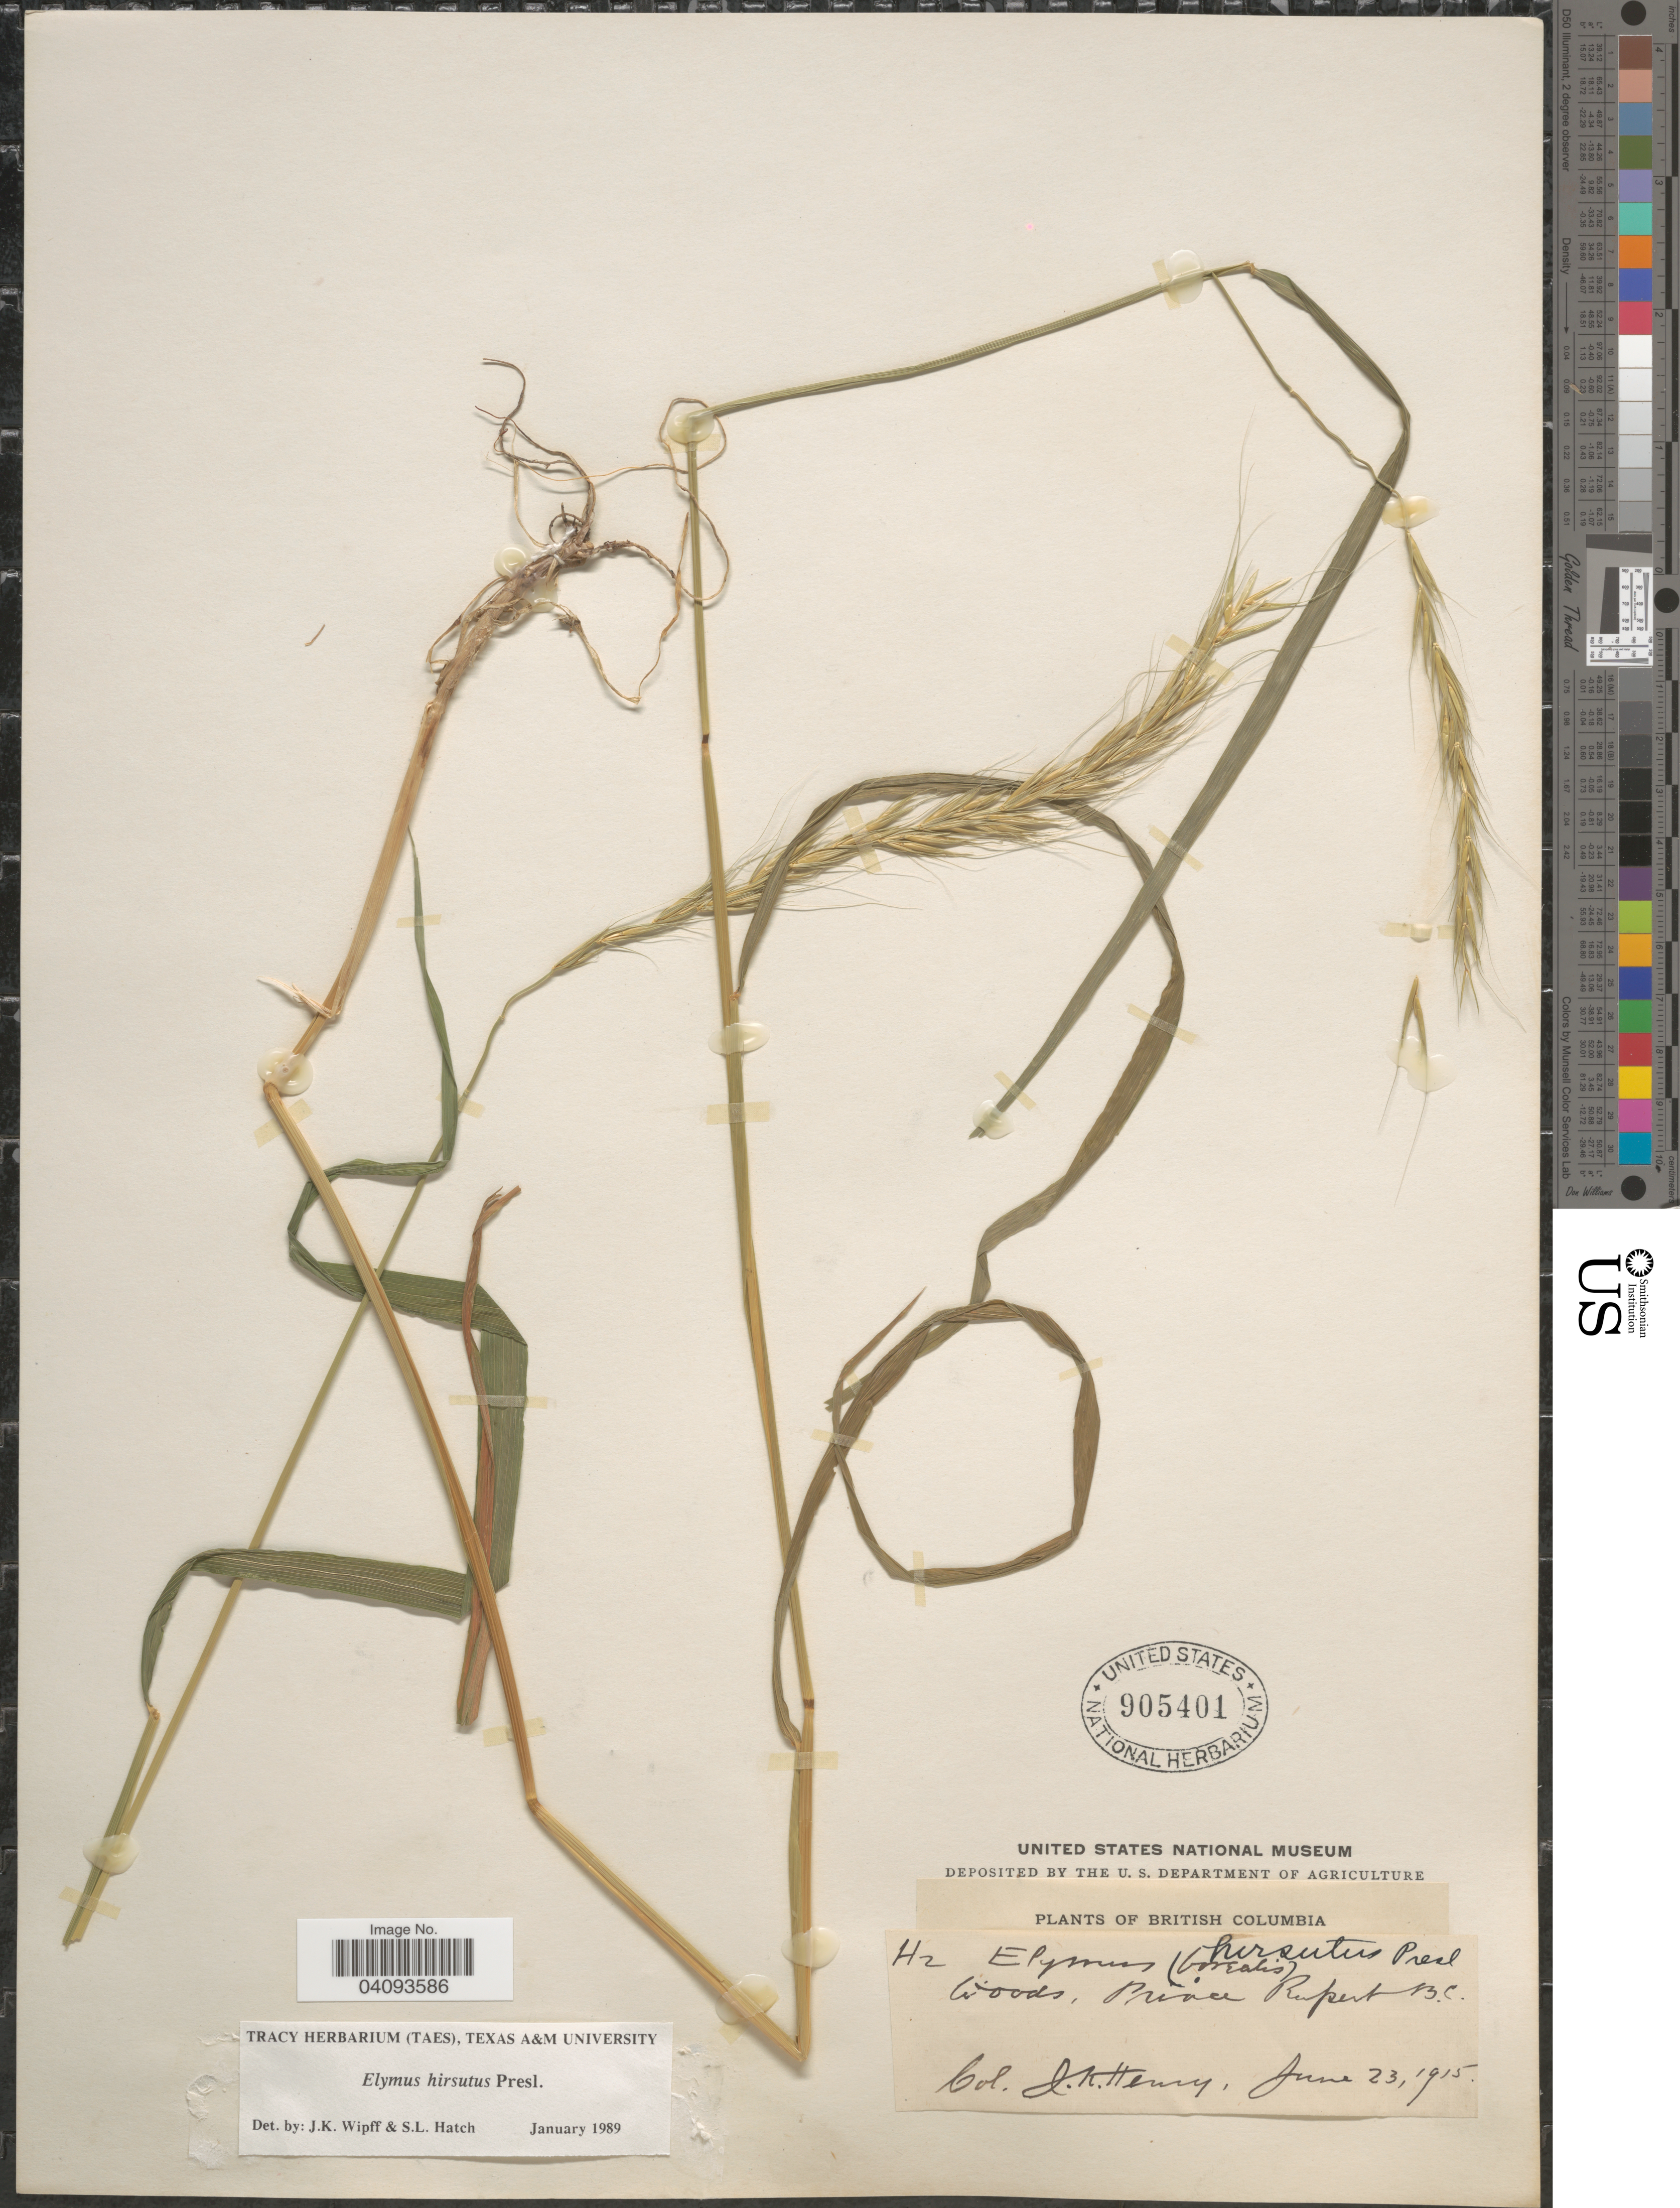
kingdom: Plantae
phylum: Tracheophyta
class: Liliopsida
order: Poales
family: Poaceae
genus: Elymus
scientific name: Elymus hirsutus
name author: J. Presl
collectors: J. K. Henry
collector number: H2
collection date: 1915-06-23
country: Canada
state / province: British Columbia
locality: Woods, Prince Rupert.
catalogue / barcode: US 905401